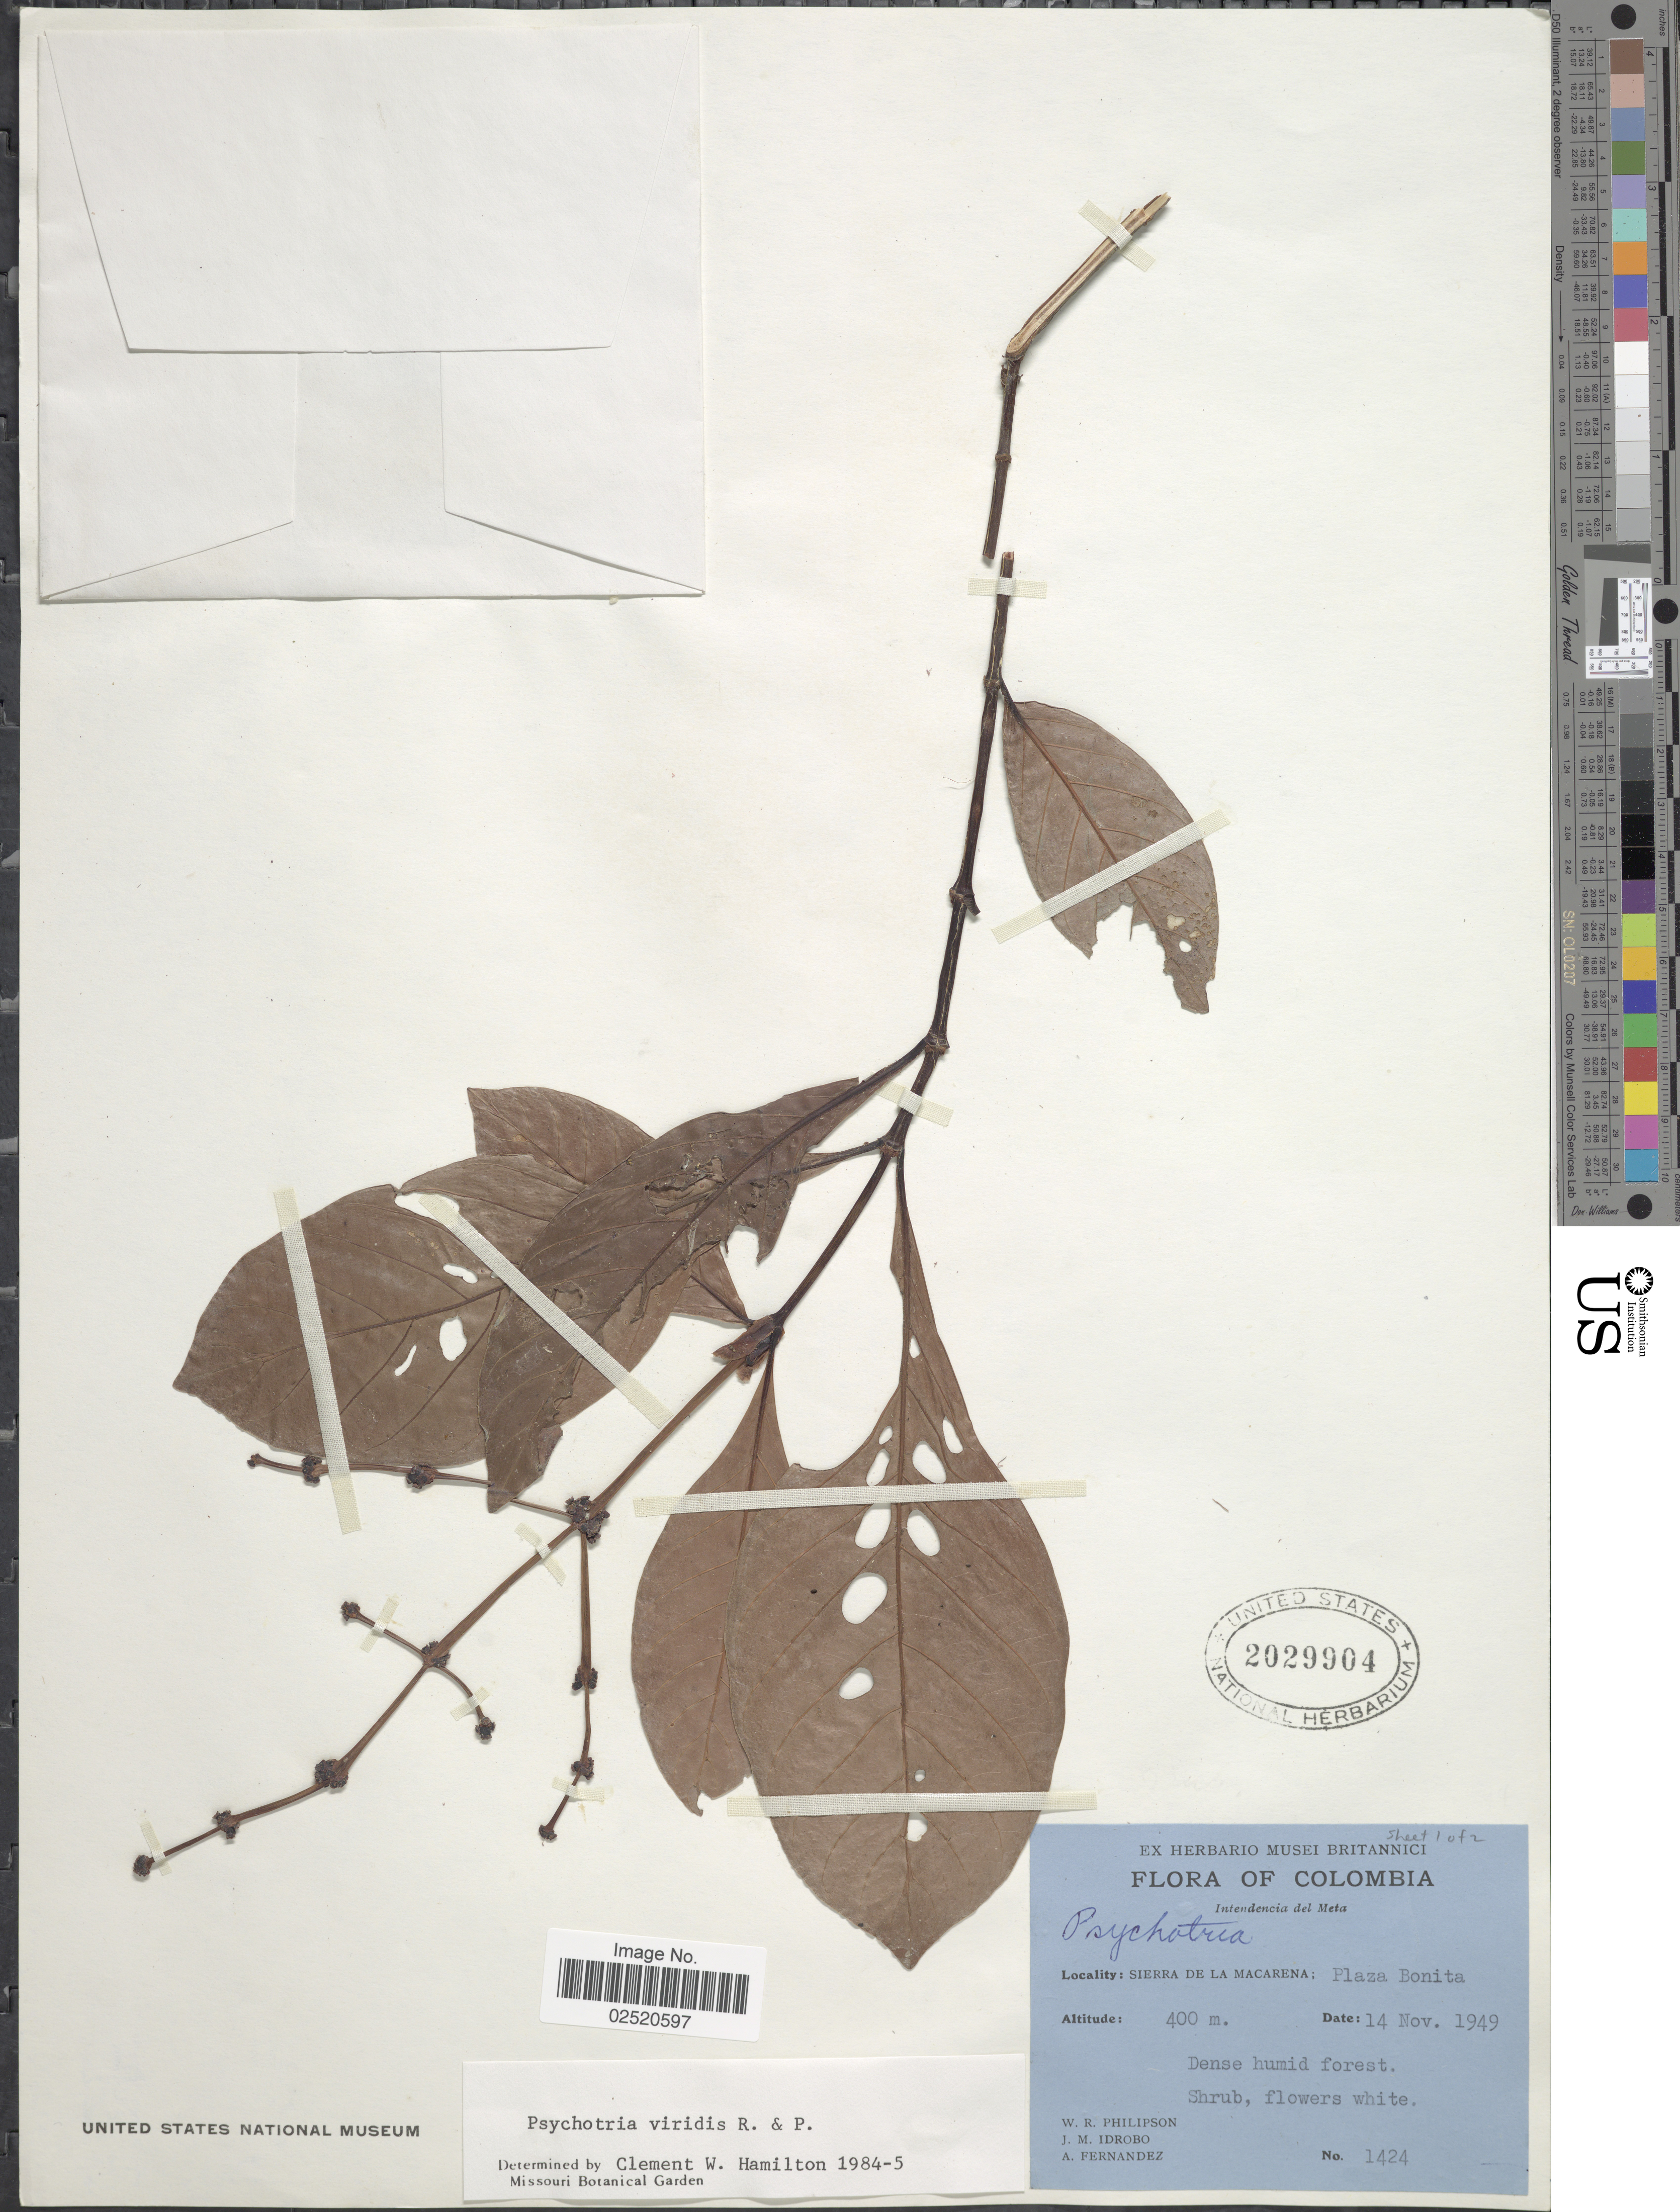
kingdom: Plantae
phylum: Tracheophyta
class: Magnoliopsida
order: Gentianales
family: Rubiaceae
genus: Psychotria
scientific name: Psychotria viridis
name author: Ruiz & Pav.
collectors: W. R. Philipson, J. M. Idrobo & A. Fernandez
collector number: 1424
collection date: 1949-11-14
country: Colombia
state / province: Meta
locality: Sierra de La Macarena; Plaza Bonita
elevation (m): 400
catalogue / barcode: US 2029904